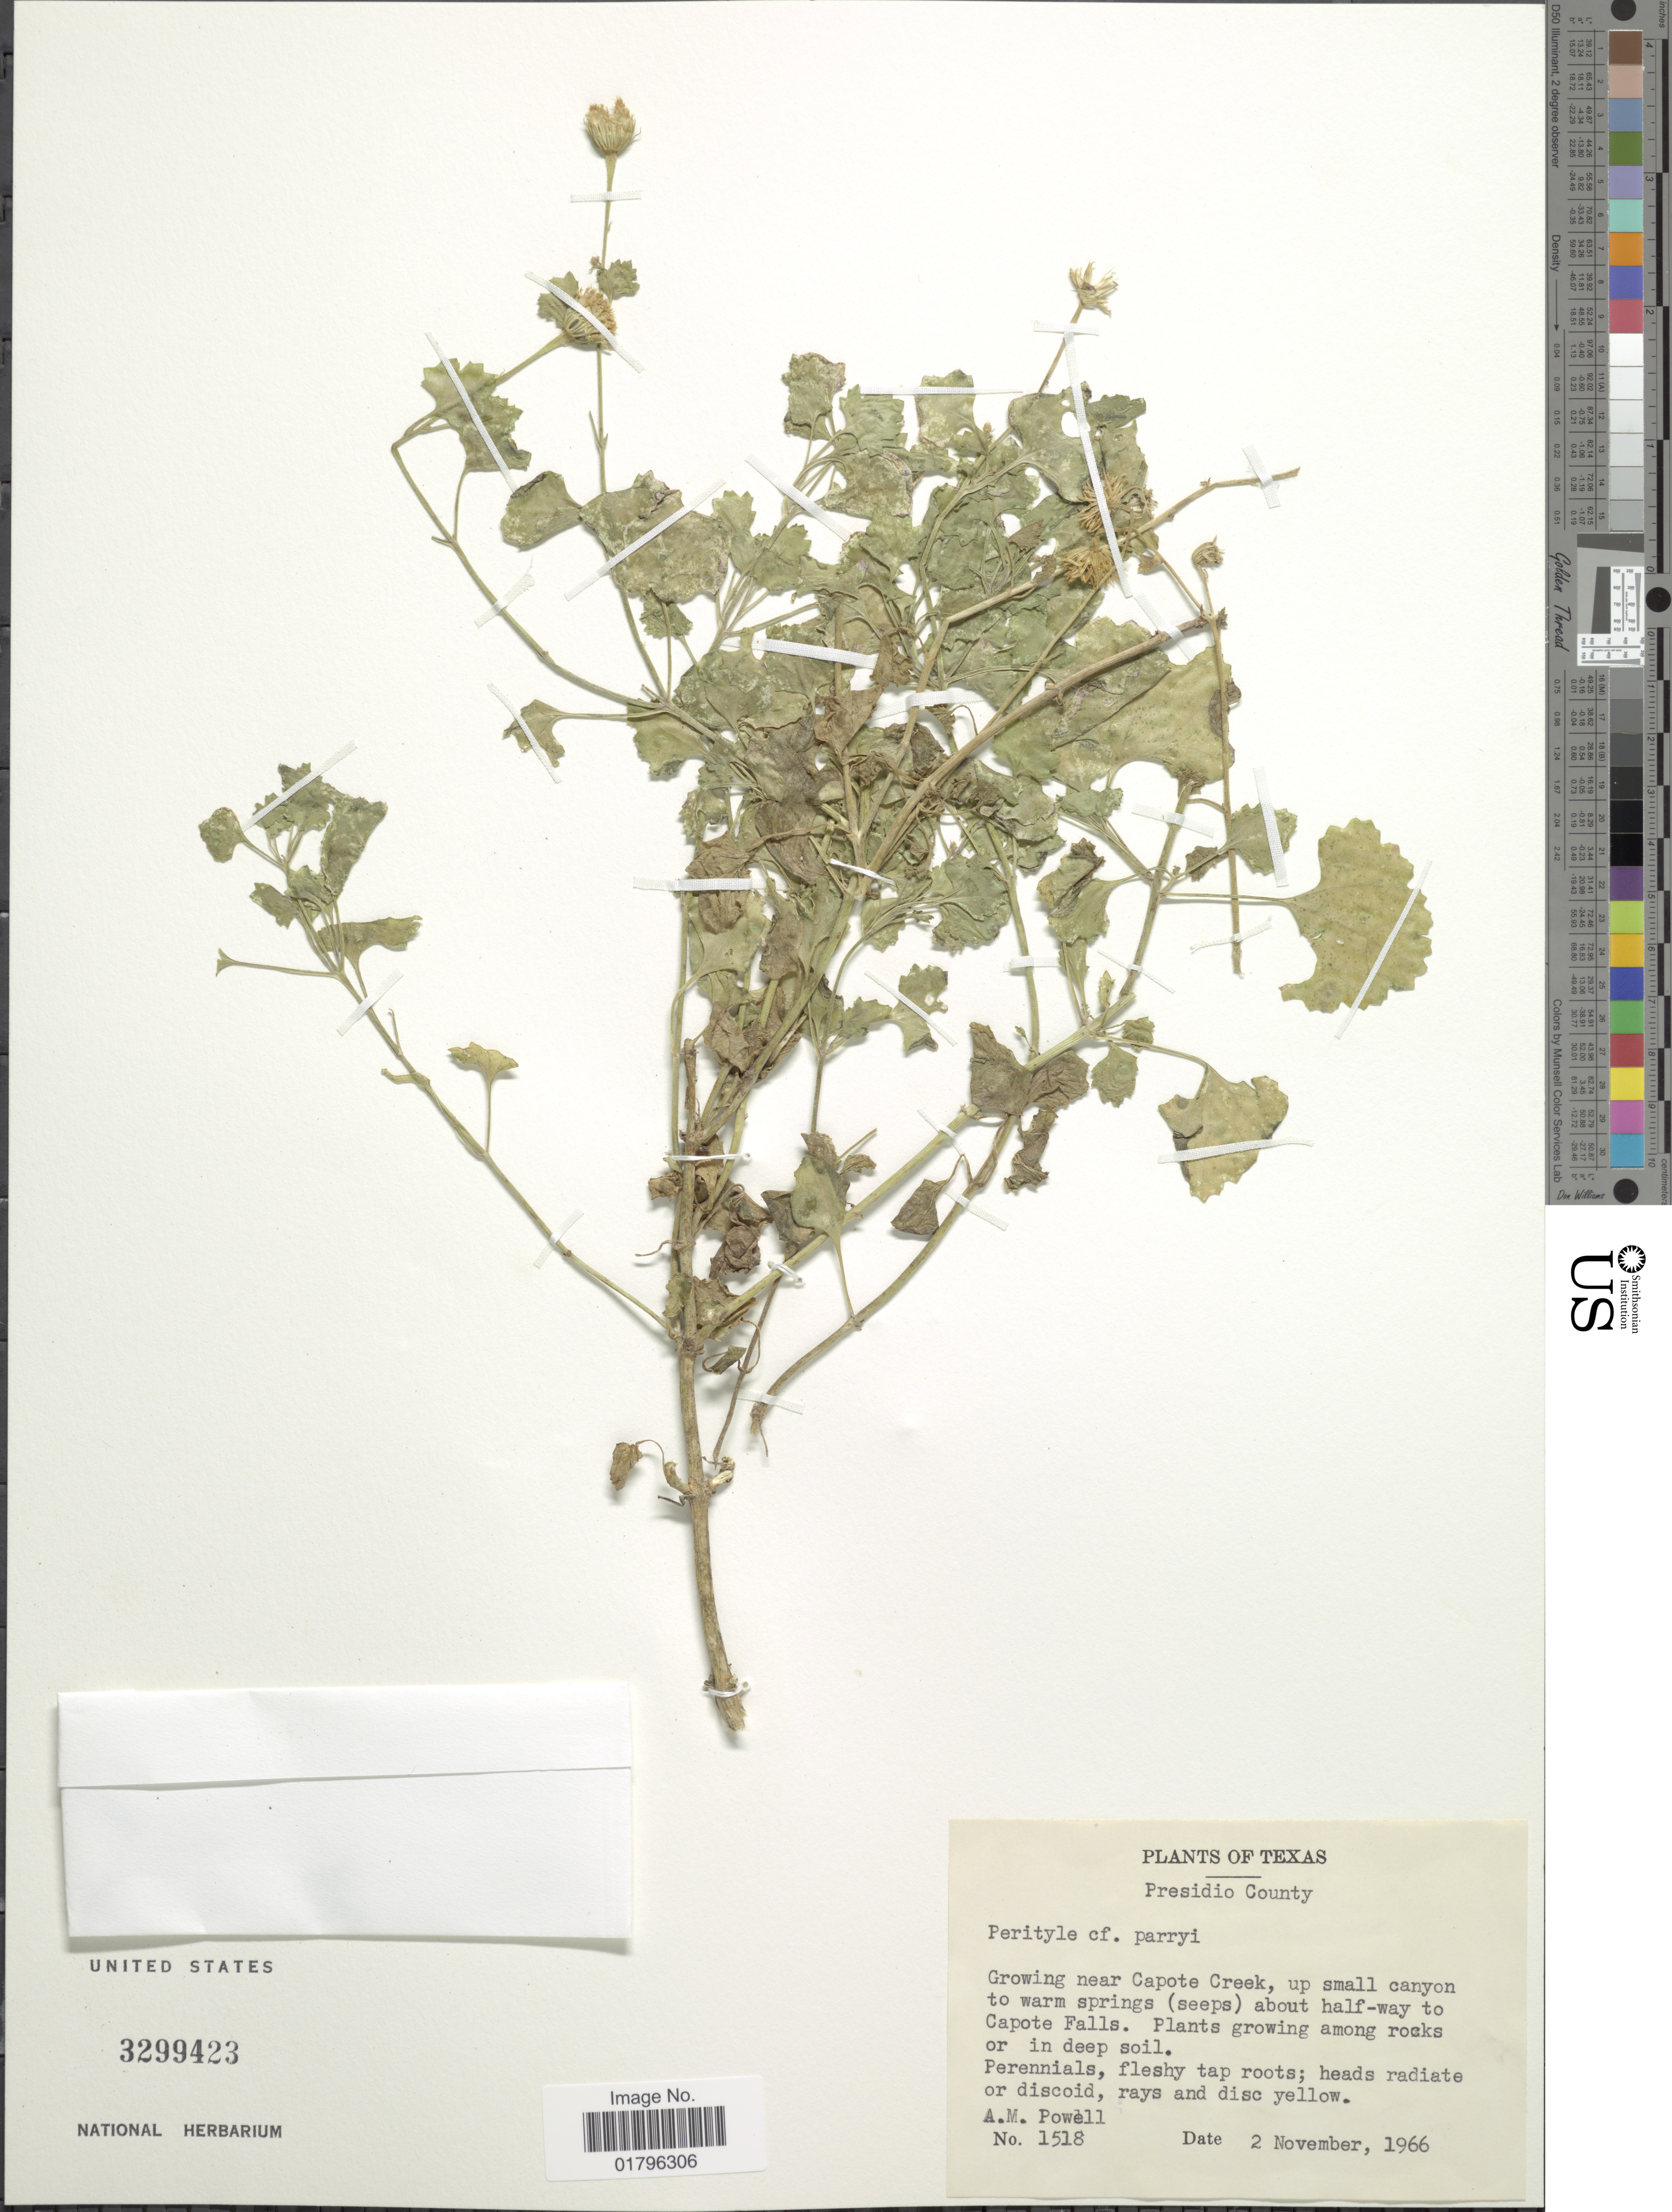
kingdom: Plantae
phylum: Tracheophyta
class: Magnoliopsida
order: Asterales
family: Asteraceae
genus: Perityle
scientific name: Perityle parryi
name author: A. Gray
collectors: A. M. Powell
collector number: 1518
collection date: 1966-11-02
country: United States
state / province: Texas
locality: Presidio County, near Capote Creek, about half-way to Capote Falls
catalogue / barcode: US 3299423